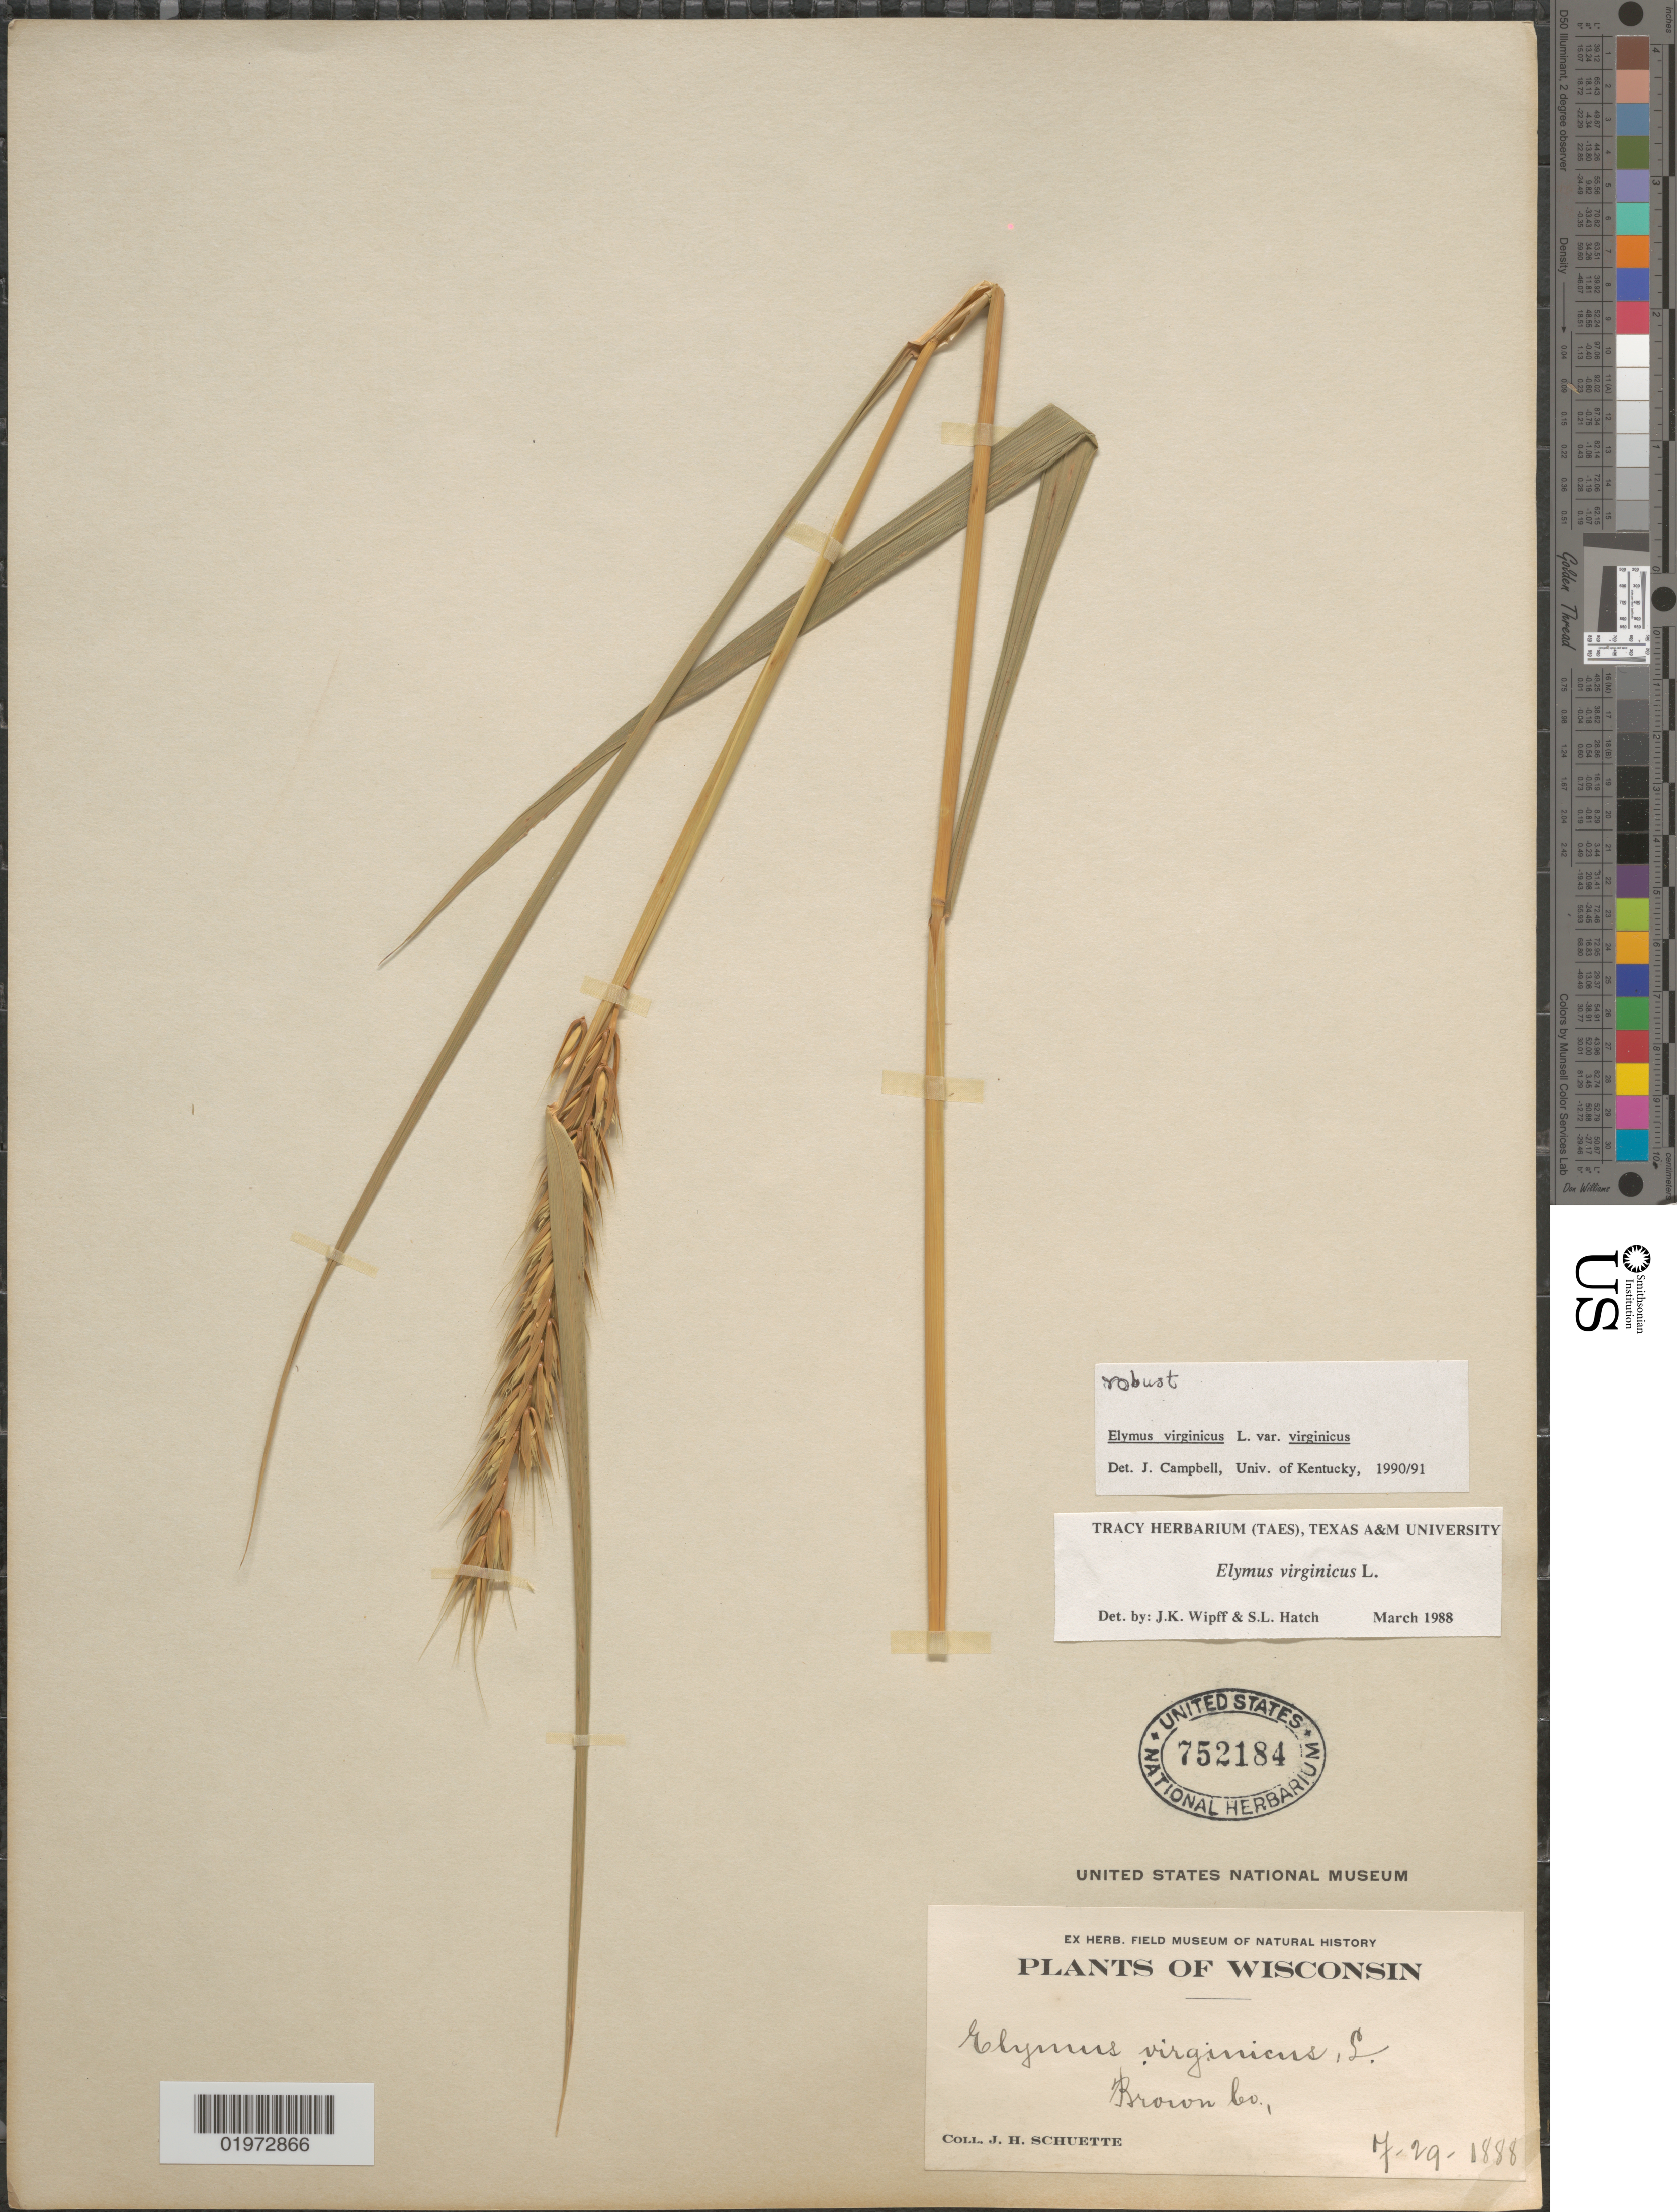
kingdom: Plantae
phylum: Tracheophyta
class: Liliopsida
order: Poales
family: Poaceae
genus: Elymus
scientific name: Elymus virginicus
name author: L.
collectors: J. H. Schuette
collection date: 1888-07-29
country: United States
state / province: Wisconsin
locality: Brown Co.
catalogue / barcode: US 752184